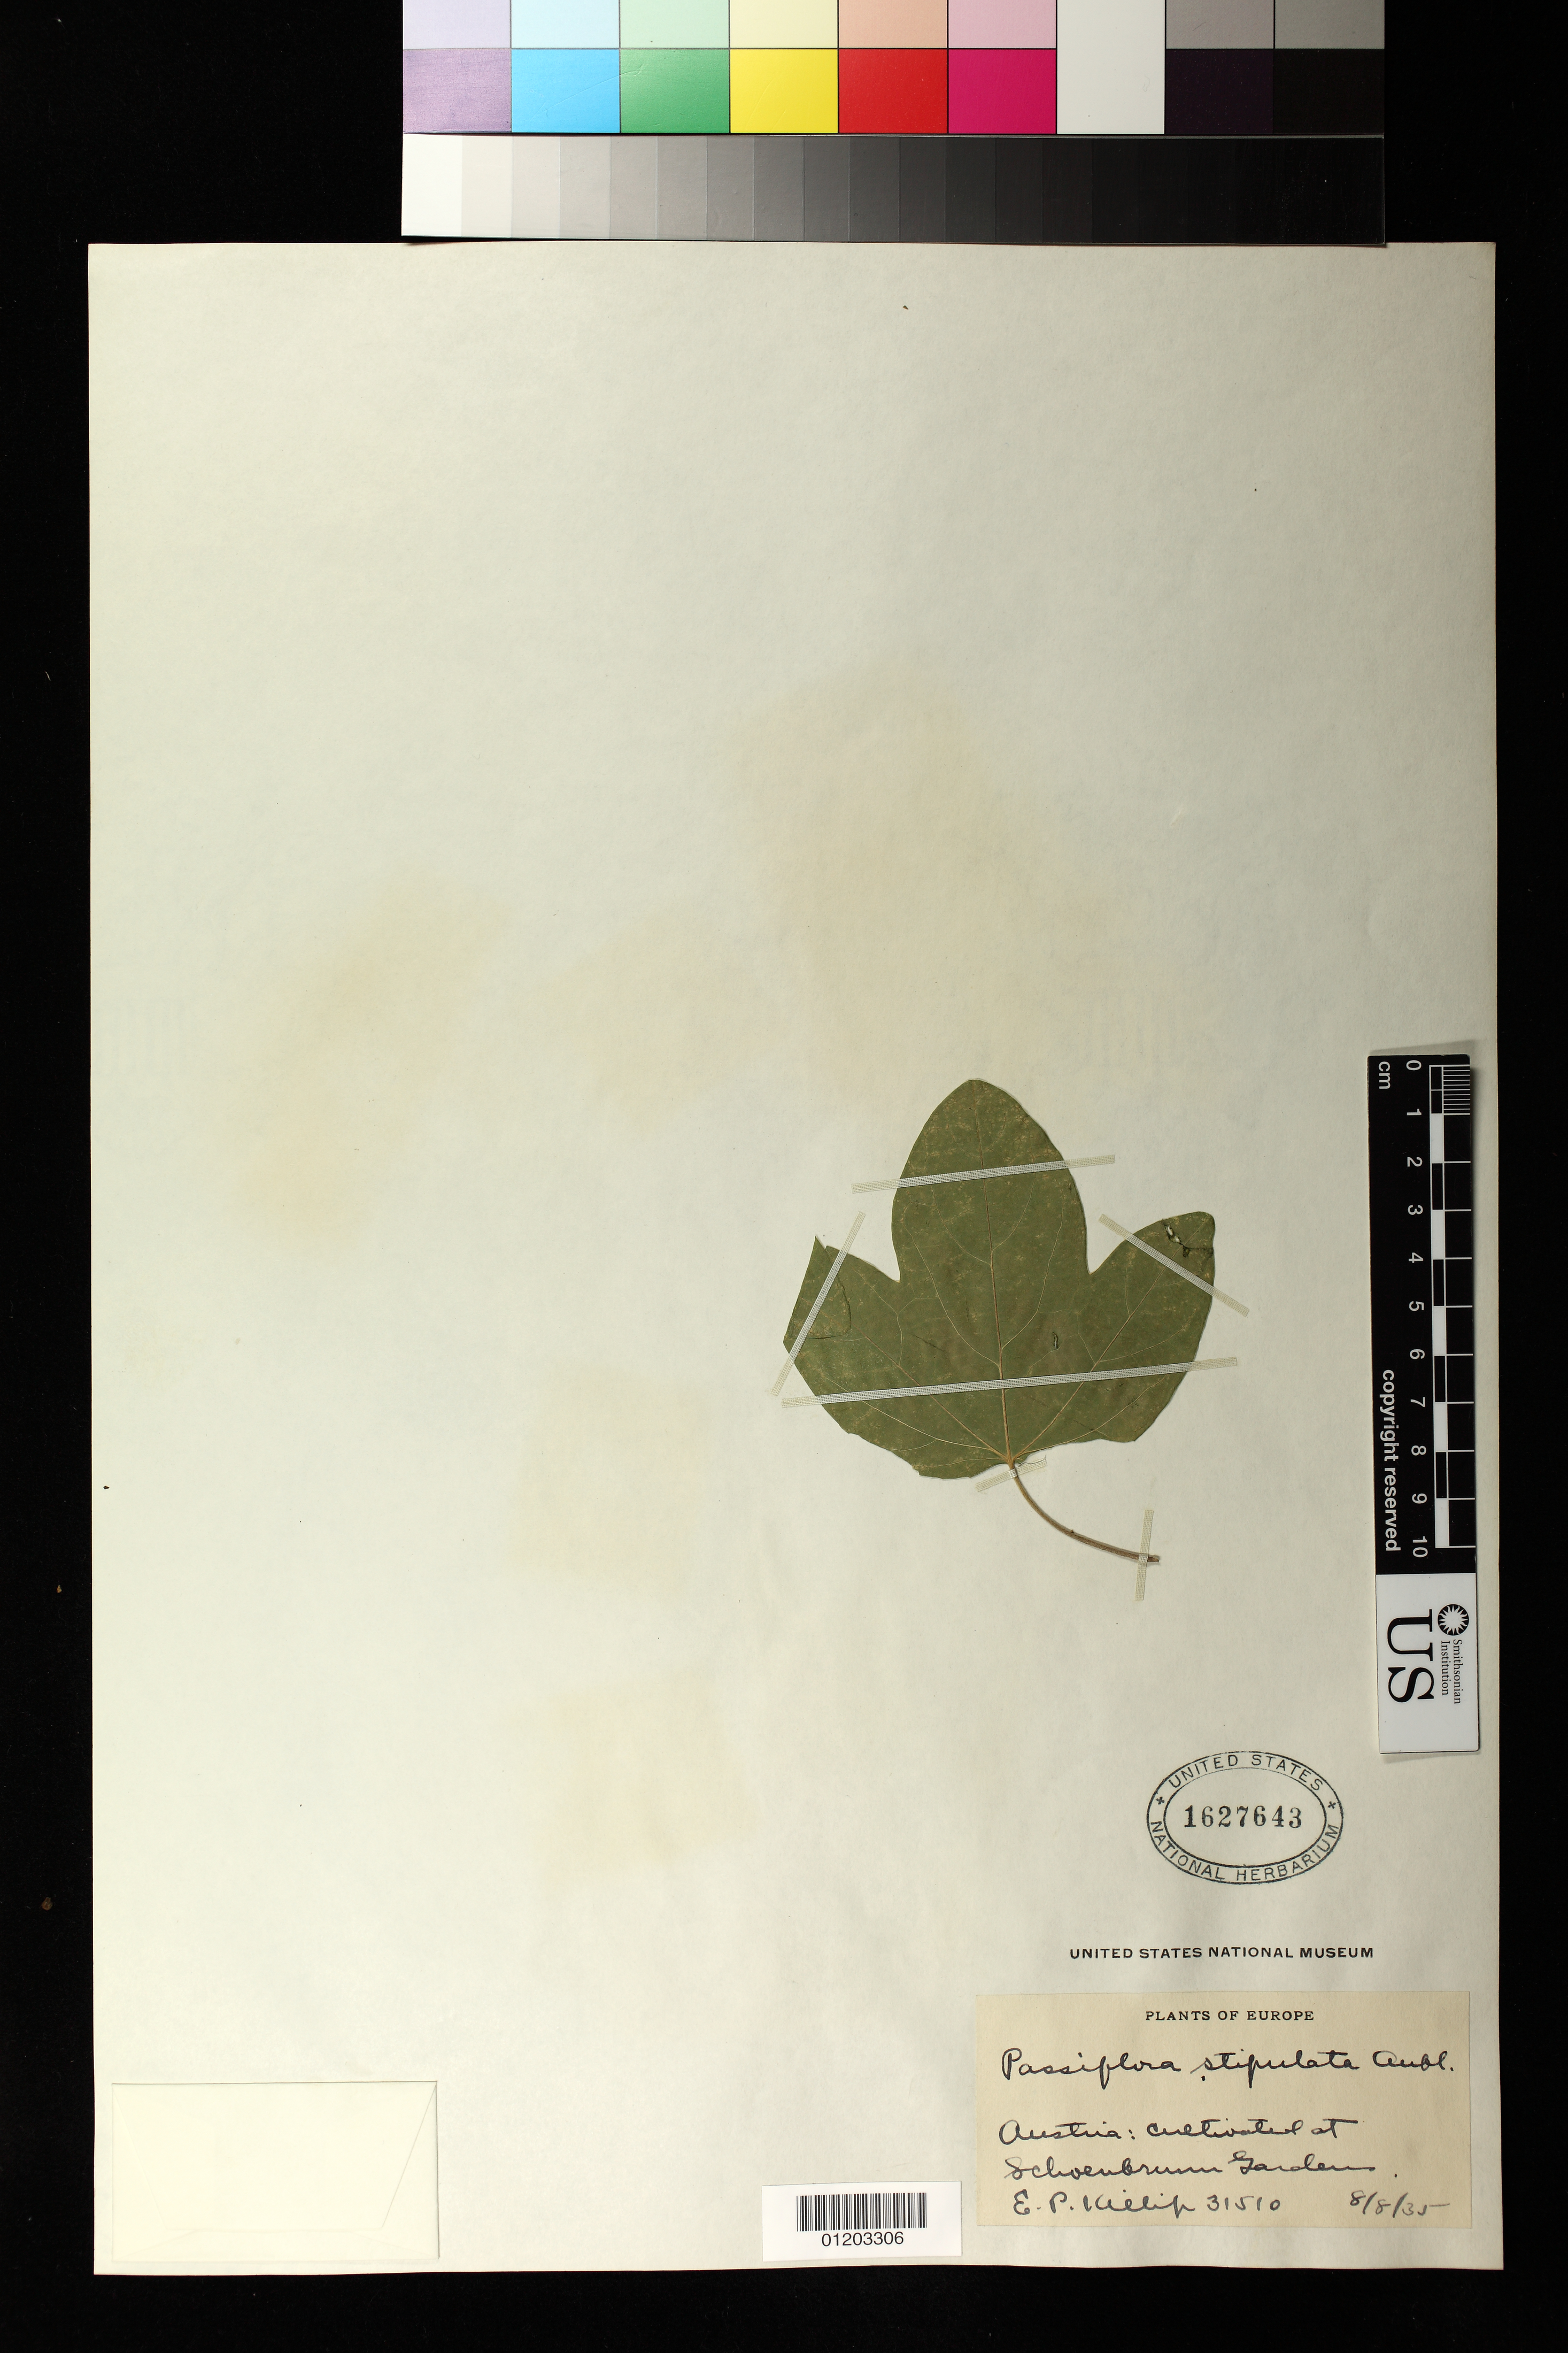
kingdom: Plantae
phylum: Tracheophyta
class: Magnoliopsida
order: Malpighiales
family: Passifloraceae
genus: Passiflora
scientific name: Passiflora stipulata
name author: Aubl.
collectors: E. P. Killip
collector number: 31510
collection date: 1935-08-08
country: Austria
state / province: Wien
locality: Cultivated at Schoenbrunn Garden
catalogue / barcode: US 1627643